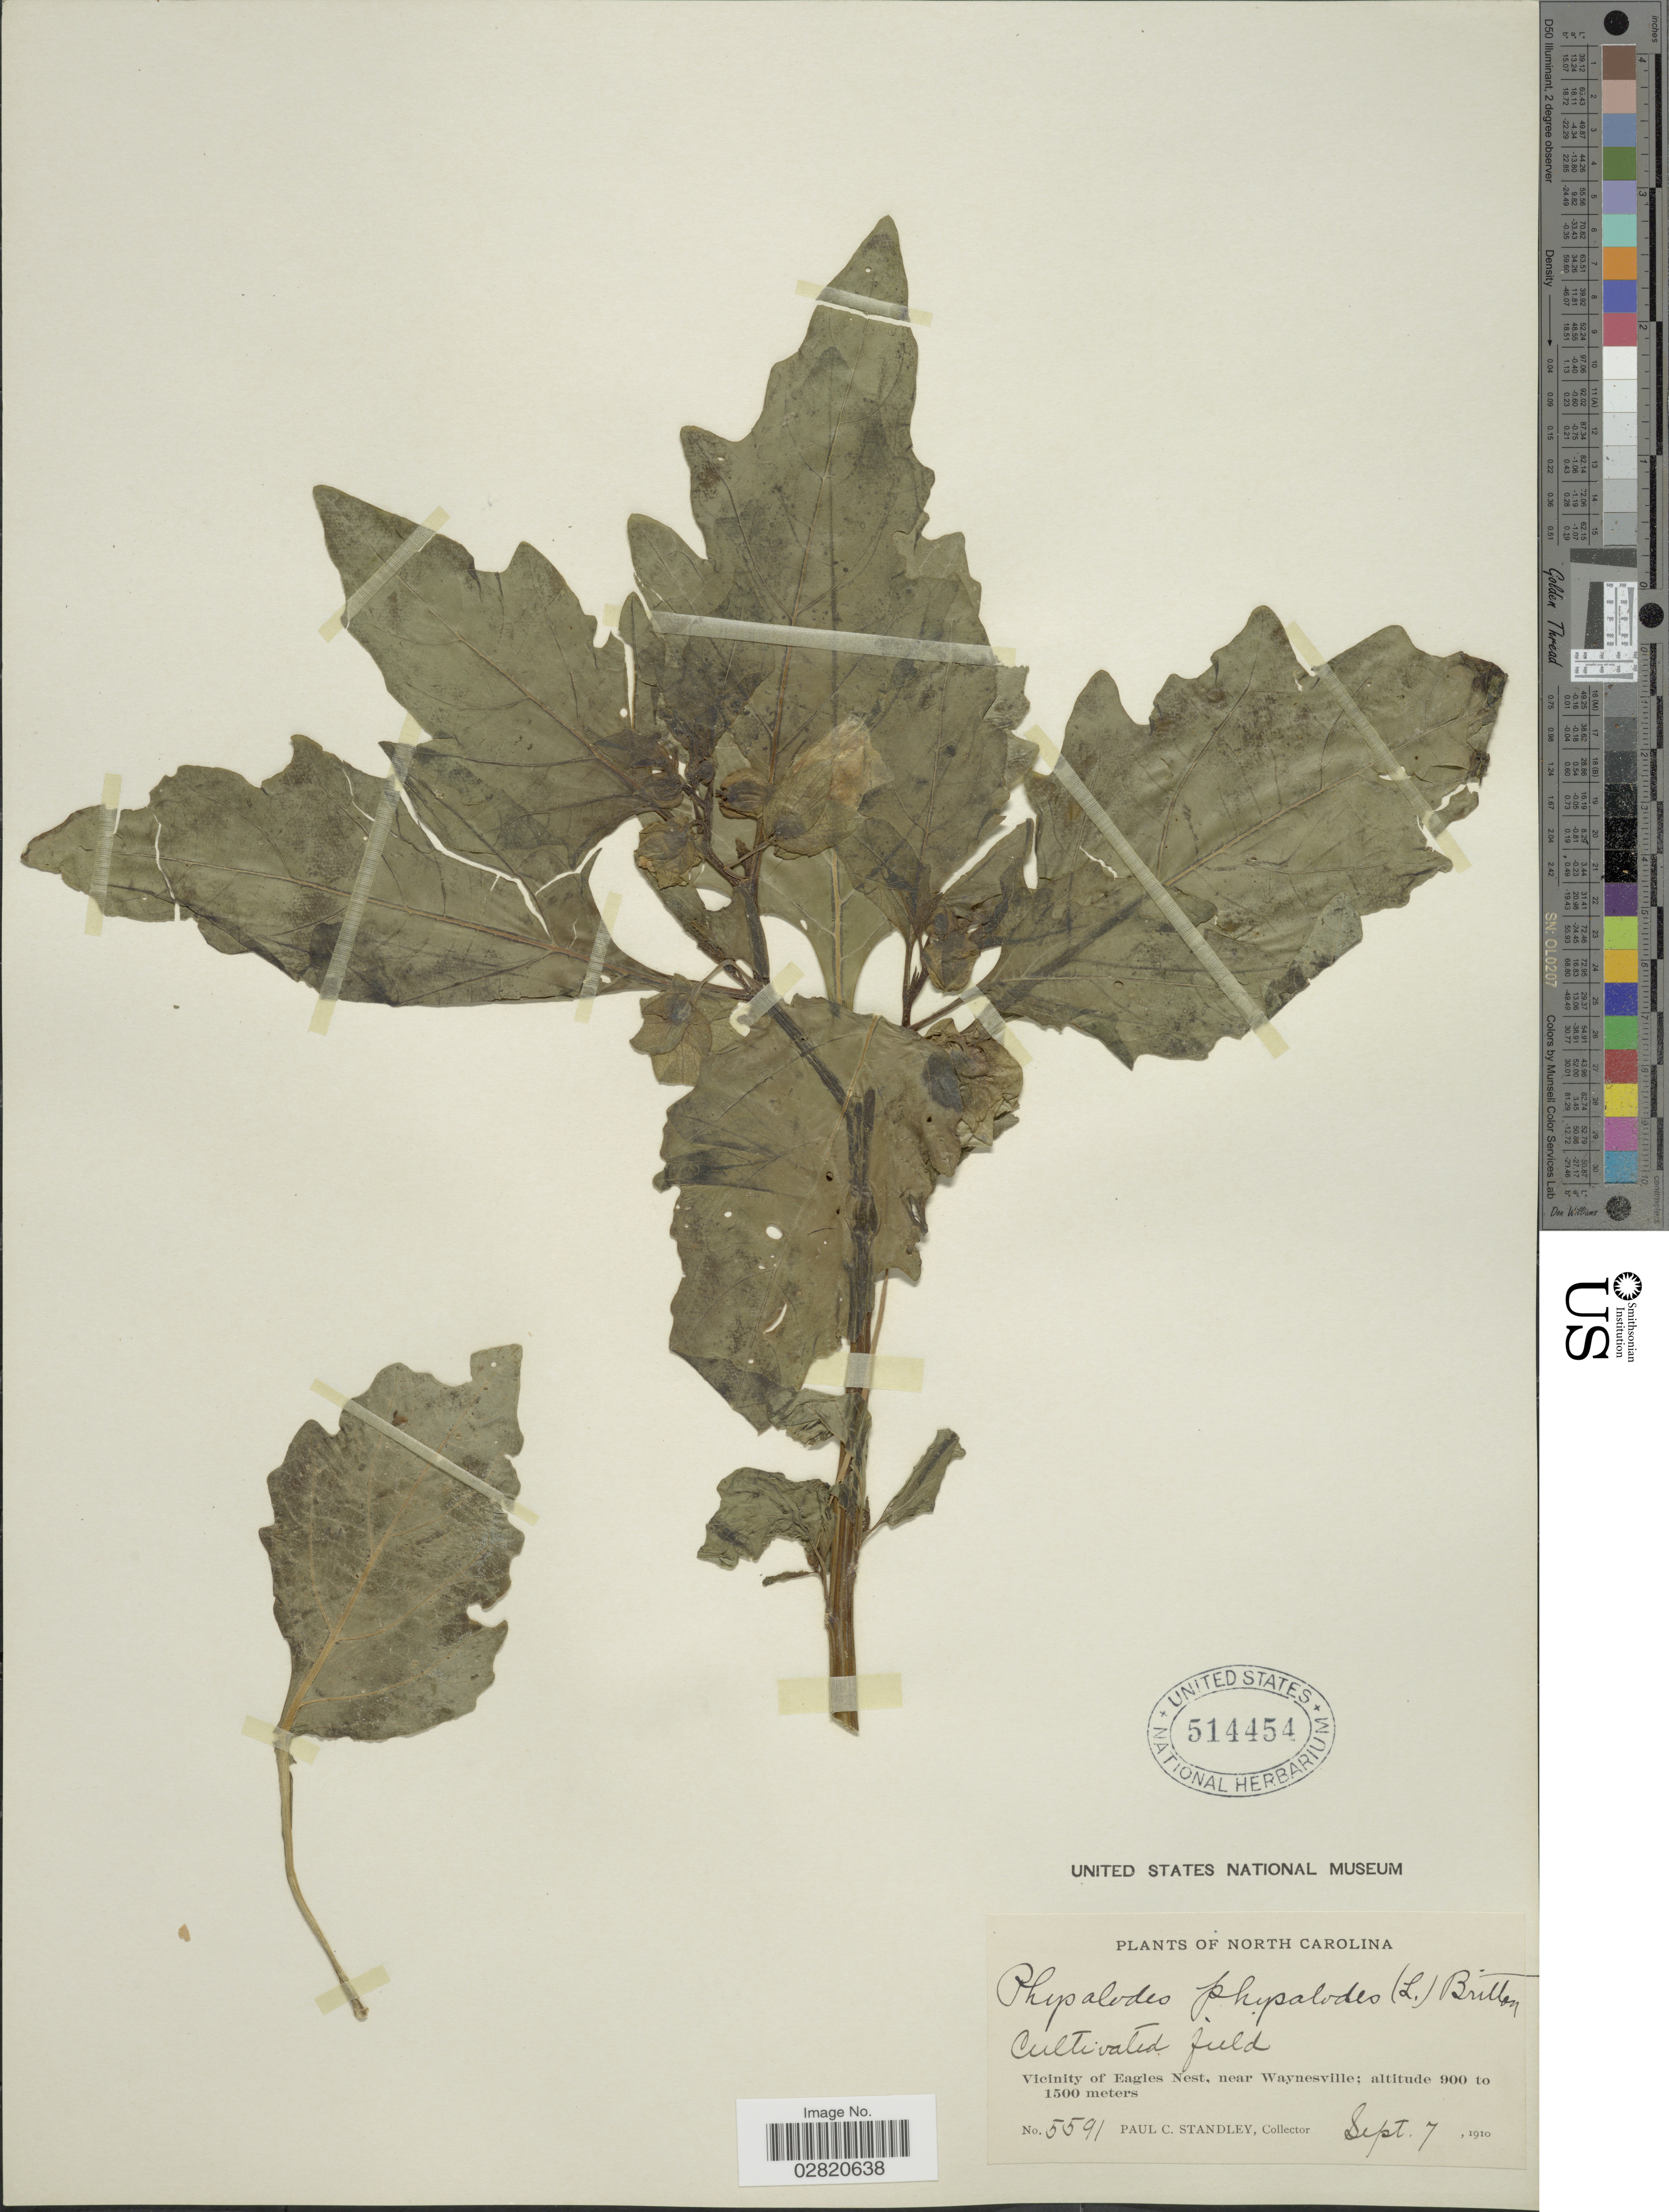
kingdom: Plantae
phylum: Tracheophyta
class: Magnoliopsida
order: Solanales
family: Solanaceae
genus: Nicandra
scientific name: Nicandra physalodes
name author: (L.) Gaertn.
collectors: P. C. Standley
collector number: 5591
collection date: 1910-09-07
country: United States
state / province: North Carolina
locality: Vicinity of Eagles Nest, near Waynesville.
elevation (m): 1500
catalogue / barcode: US 514454